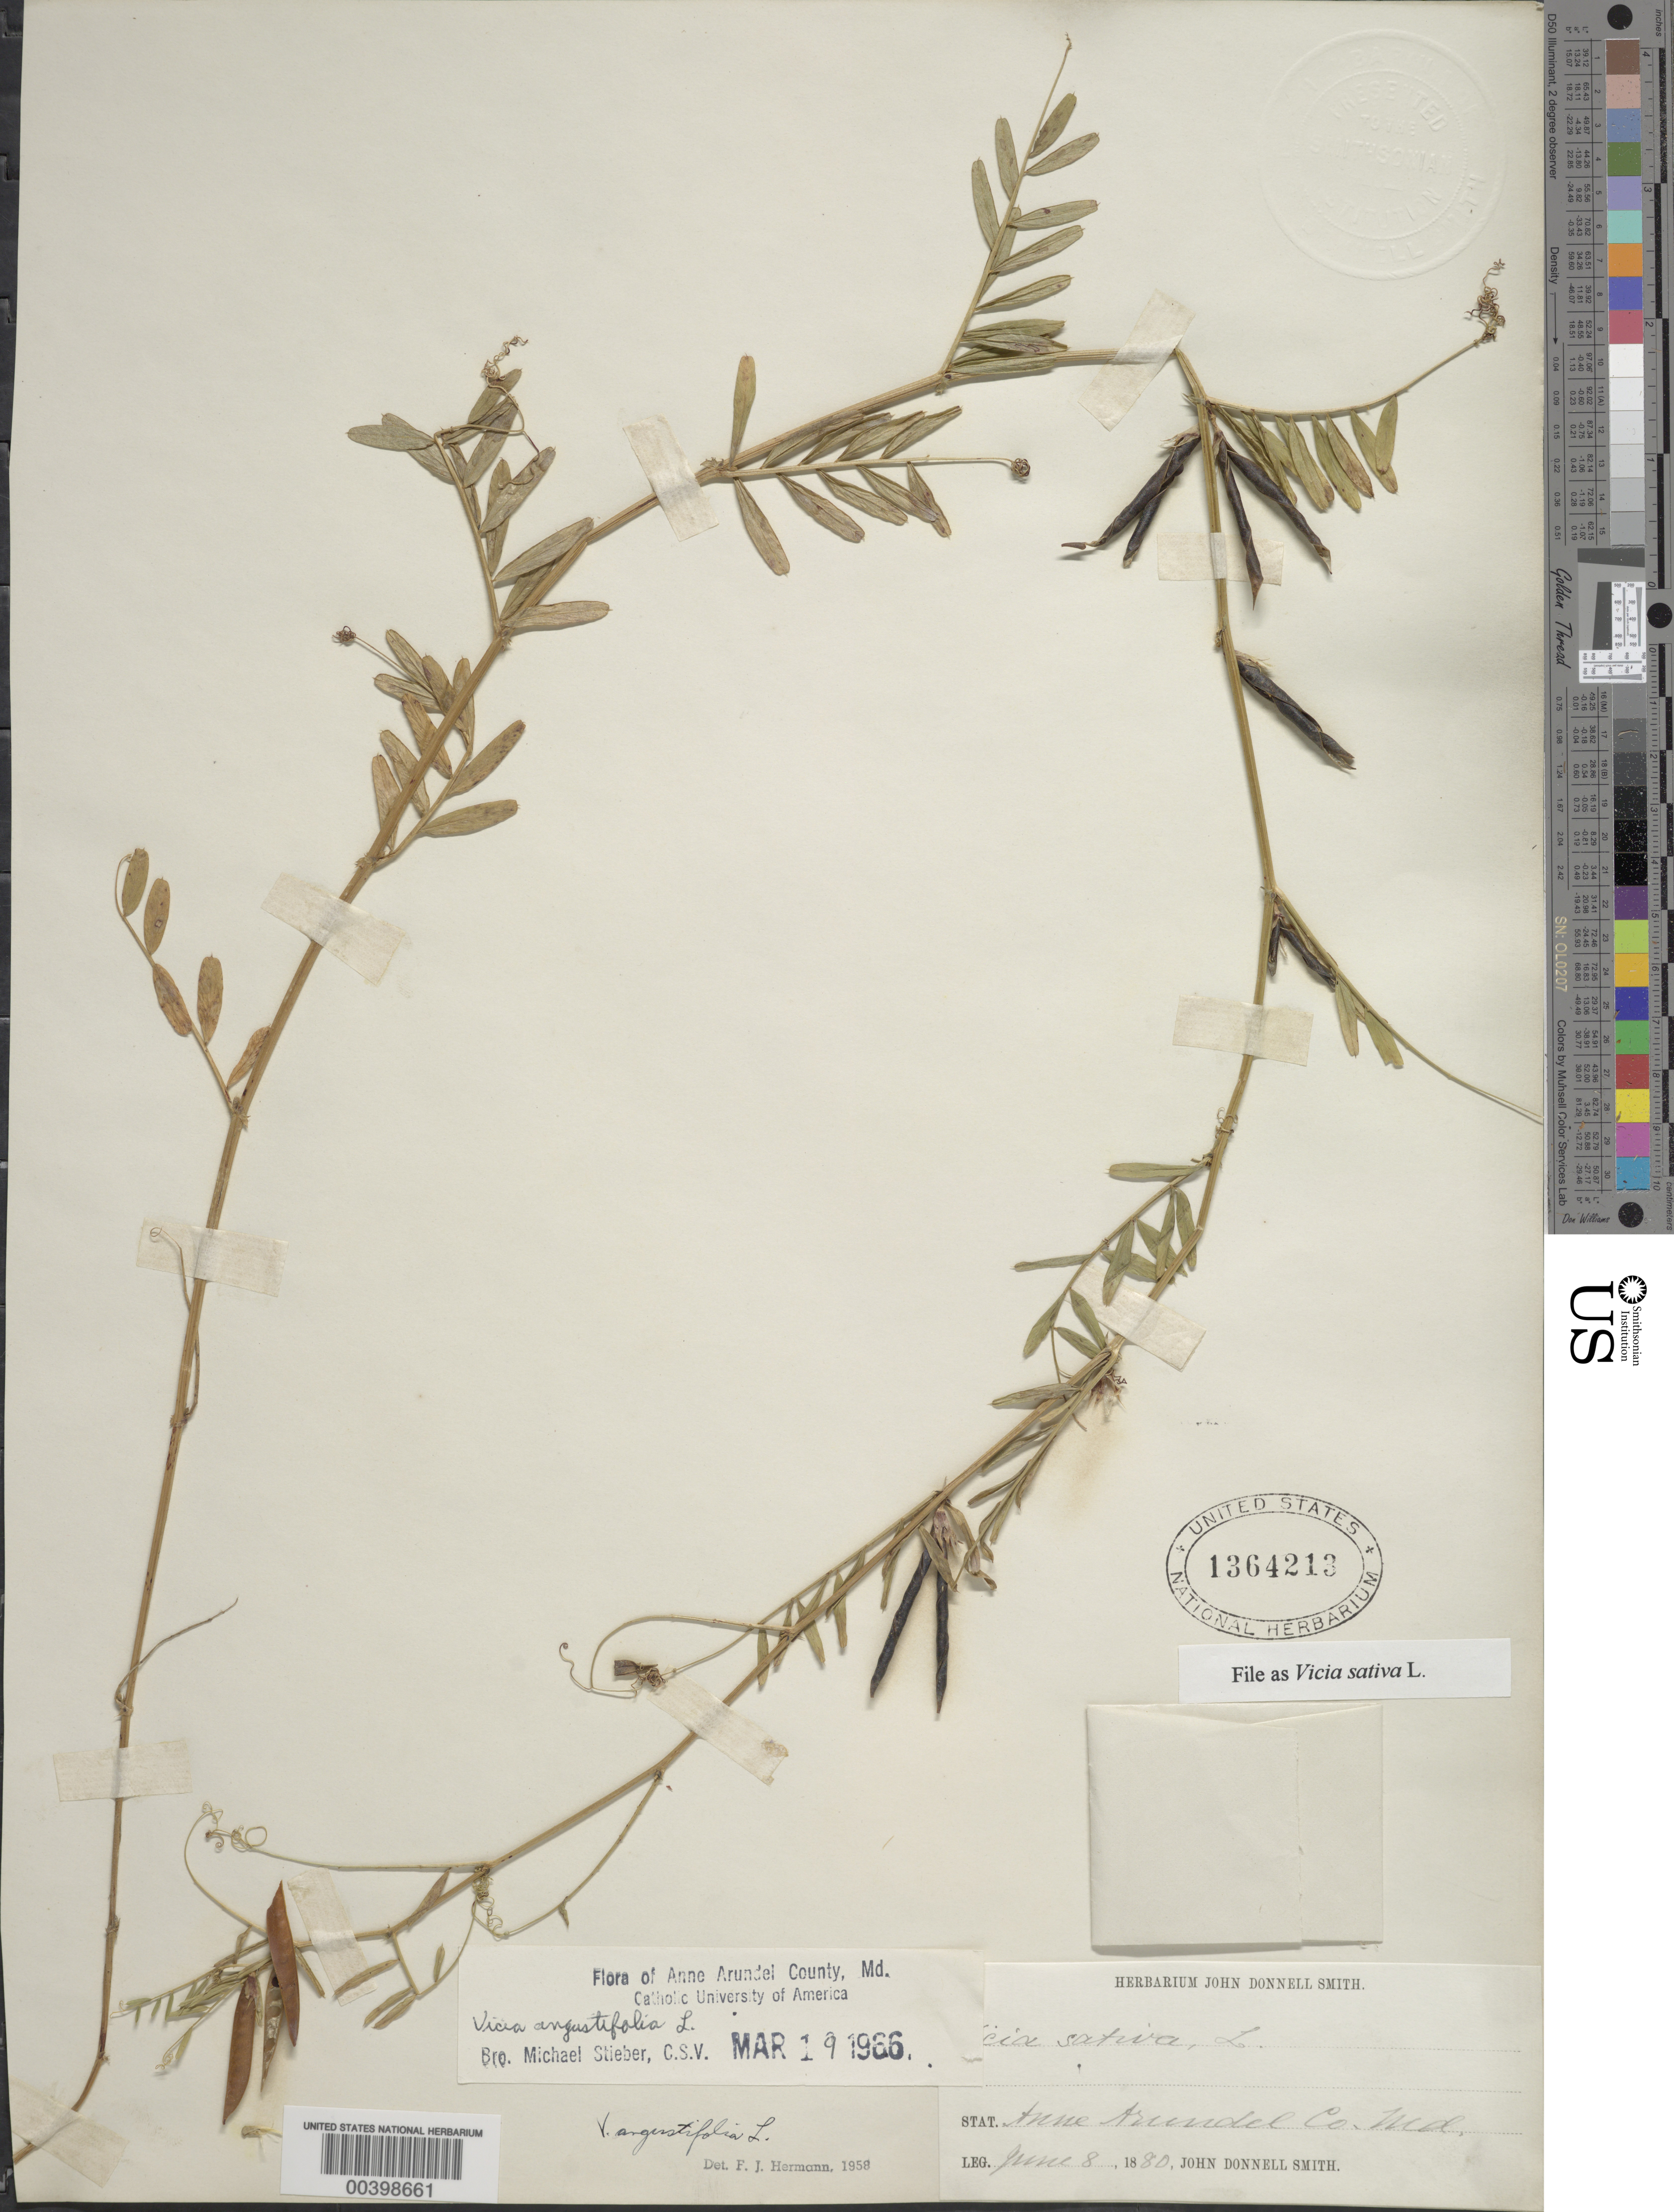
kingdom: Plantae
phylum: Tracheophyta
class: Magnoliopsida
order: Fabales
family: Fabaceae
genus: Vicia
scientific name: Vicia sativa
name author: L.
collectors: J. Donnell Smith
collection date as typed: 08 Jun 1880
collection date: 1880-06-08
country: United States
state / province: Maryland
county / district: Anne Arundel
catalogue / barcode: US 1364213